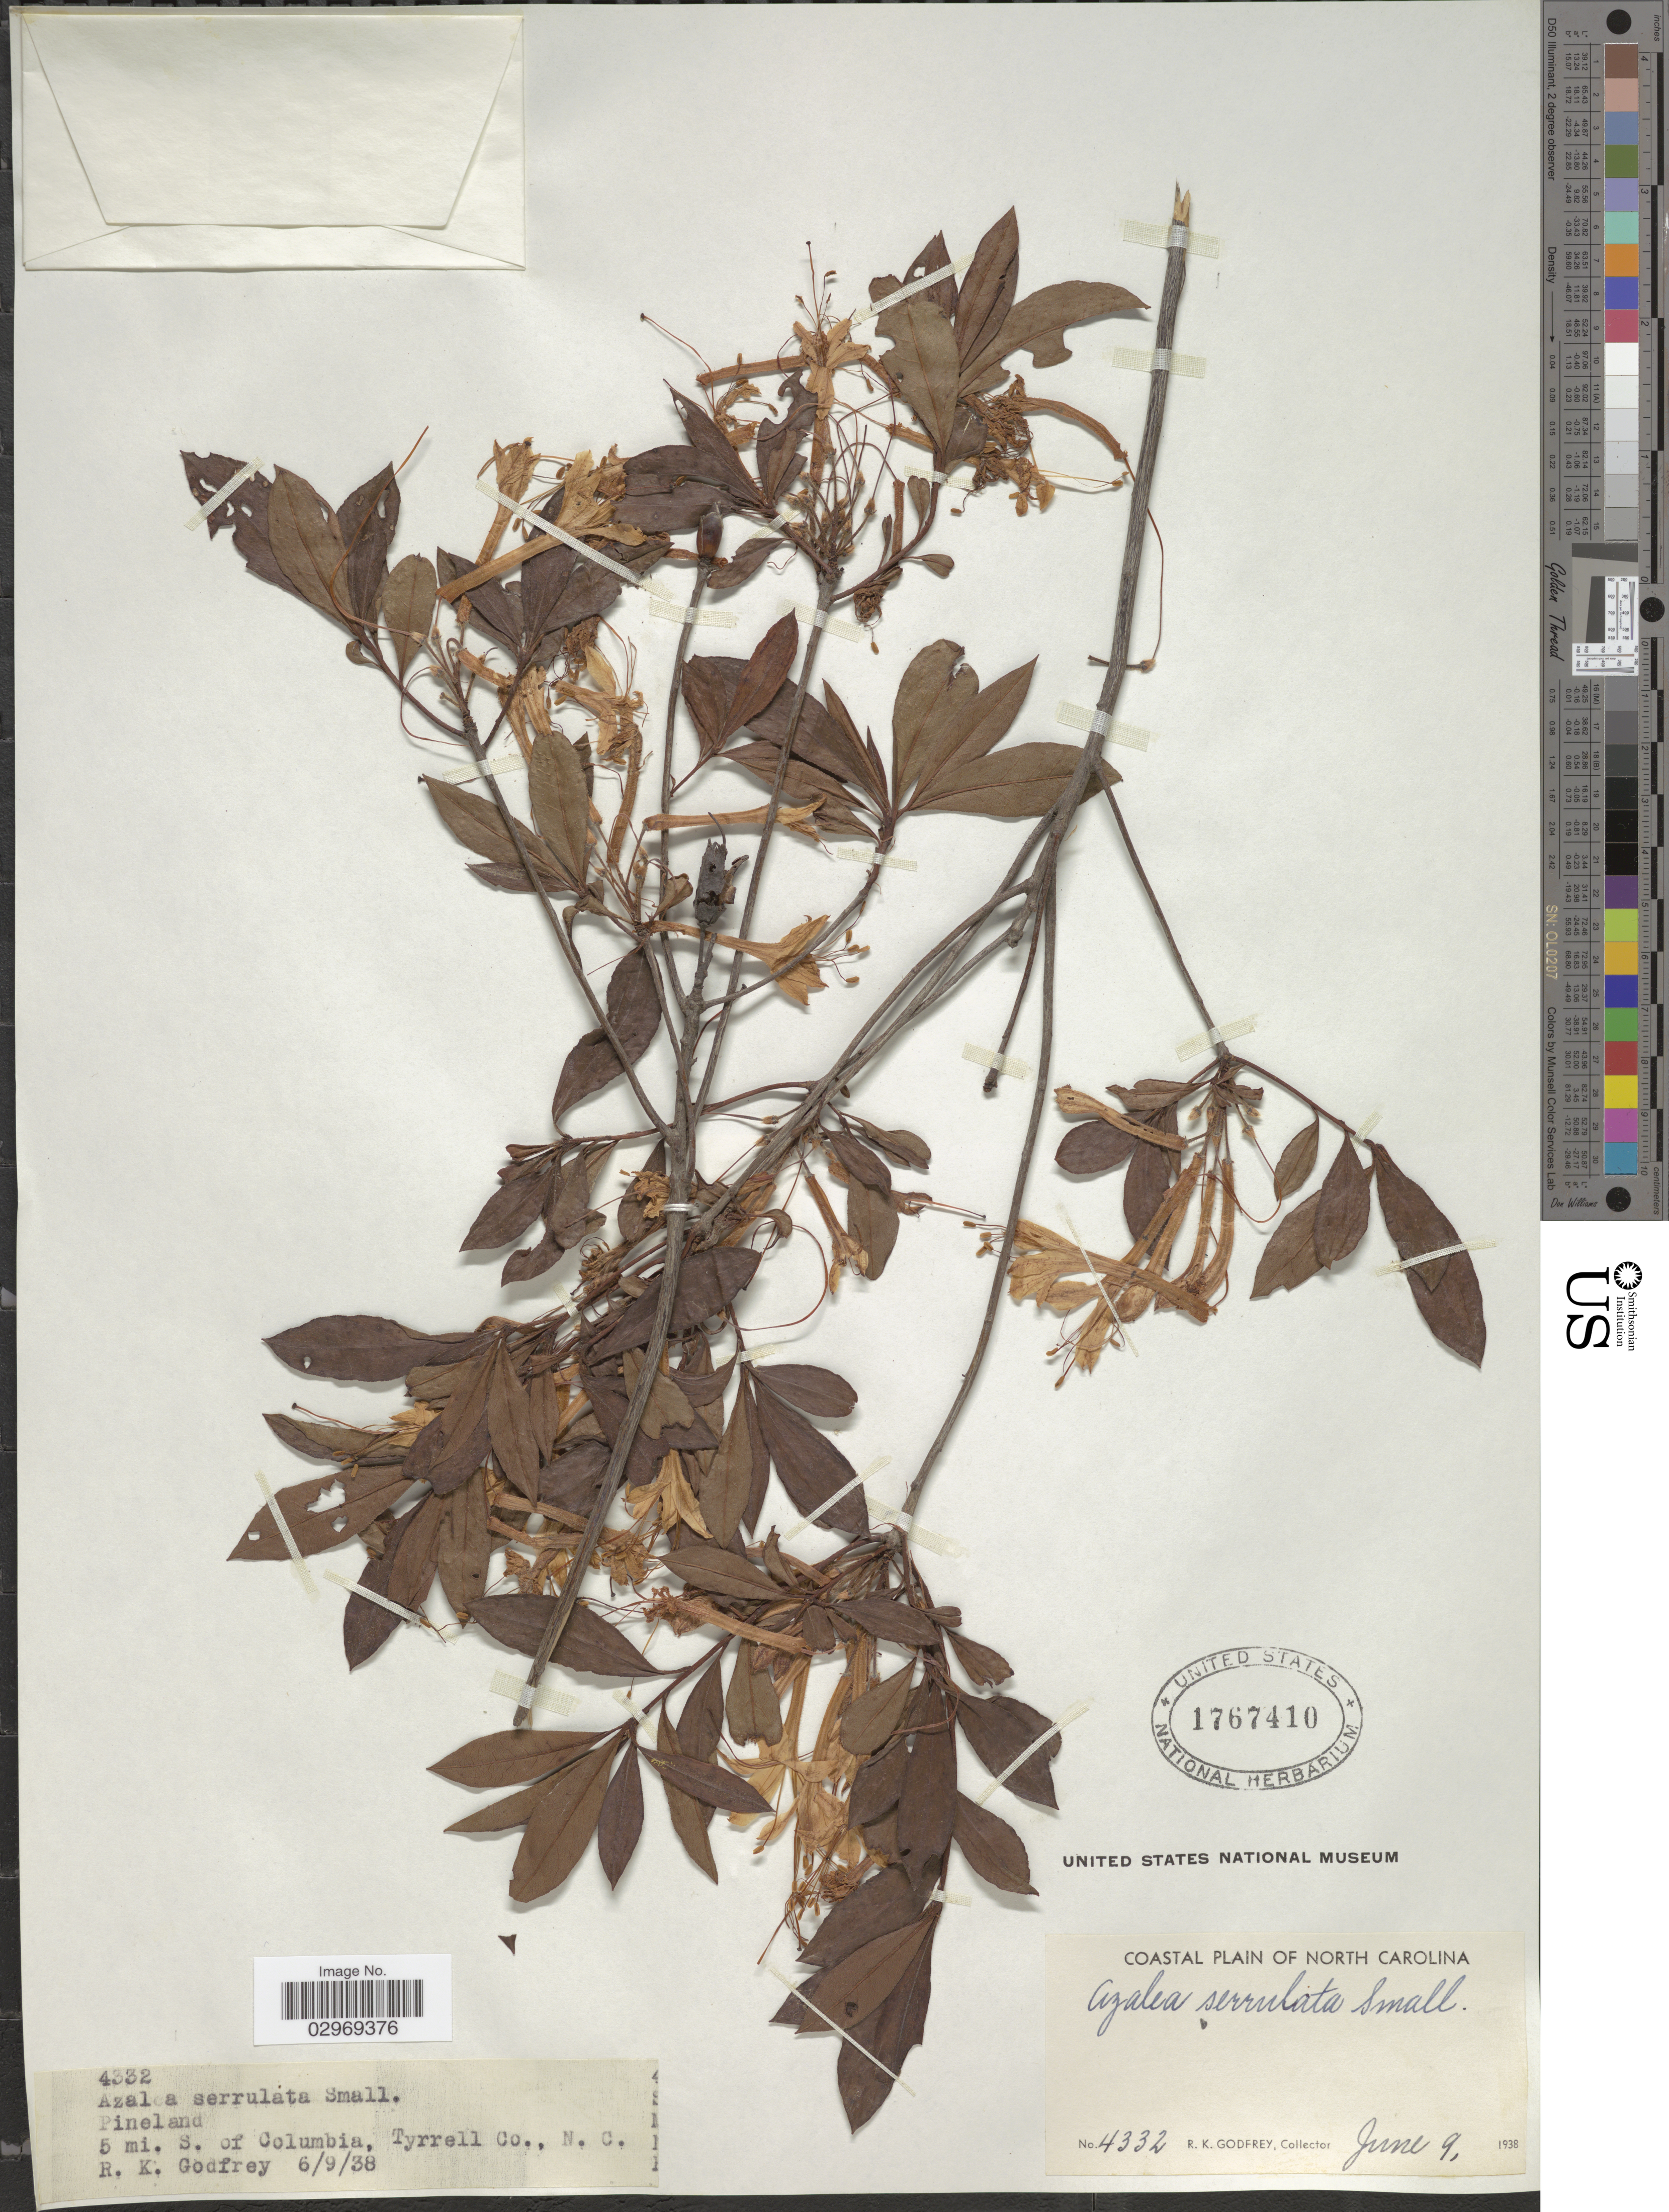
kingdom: Plantae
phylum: Tracheophyta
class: Magnoliopsida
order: Ericales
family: Ericaceae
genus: Rhododendron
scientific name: Rhododendron serrulatum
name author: (Small) Millais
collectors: R. K. Godfrey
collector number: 4332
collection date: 1938-06-09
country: United States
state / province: North Carolina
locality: Coastal Plain of North Carolina. 5 mi. S. of Columbia, Tyrrell Co.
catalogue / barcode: US 1767410